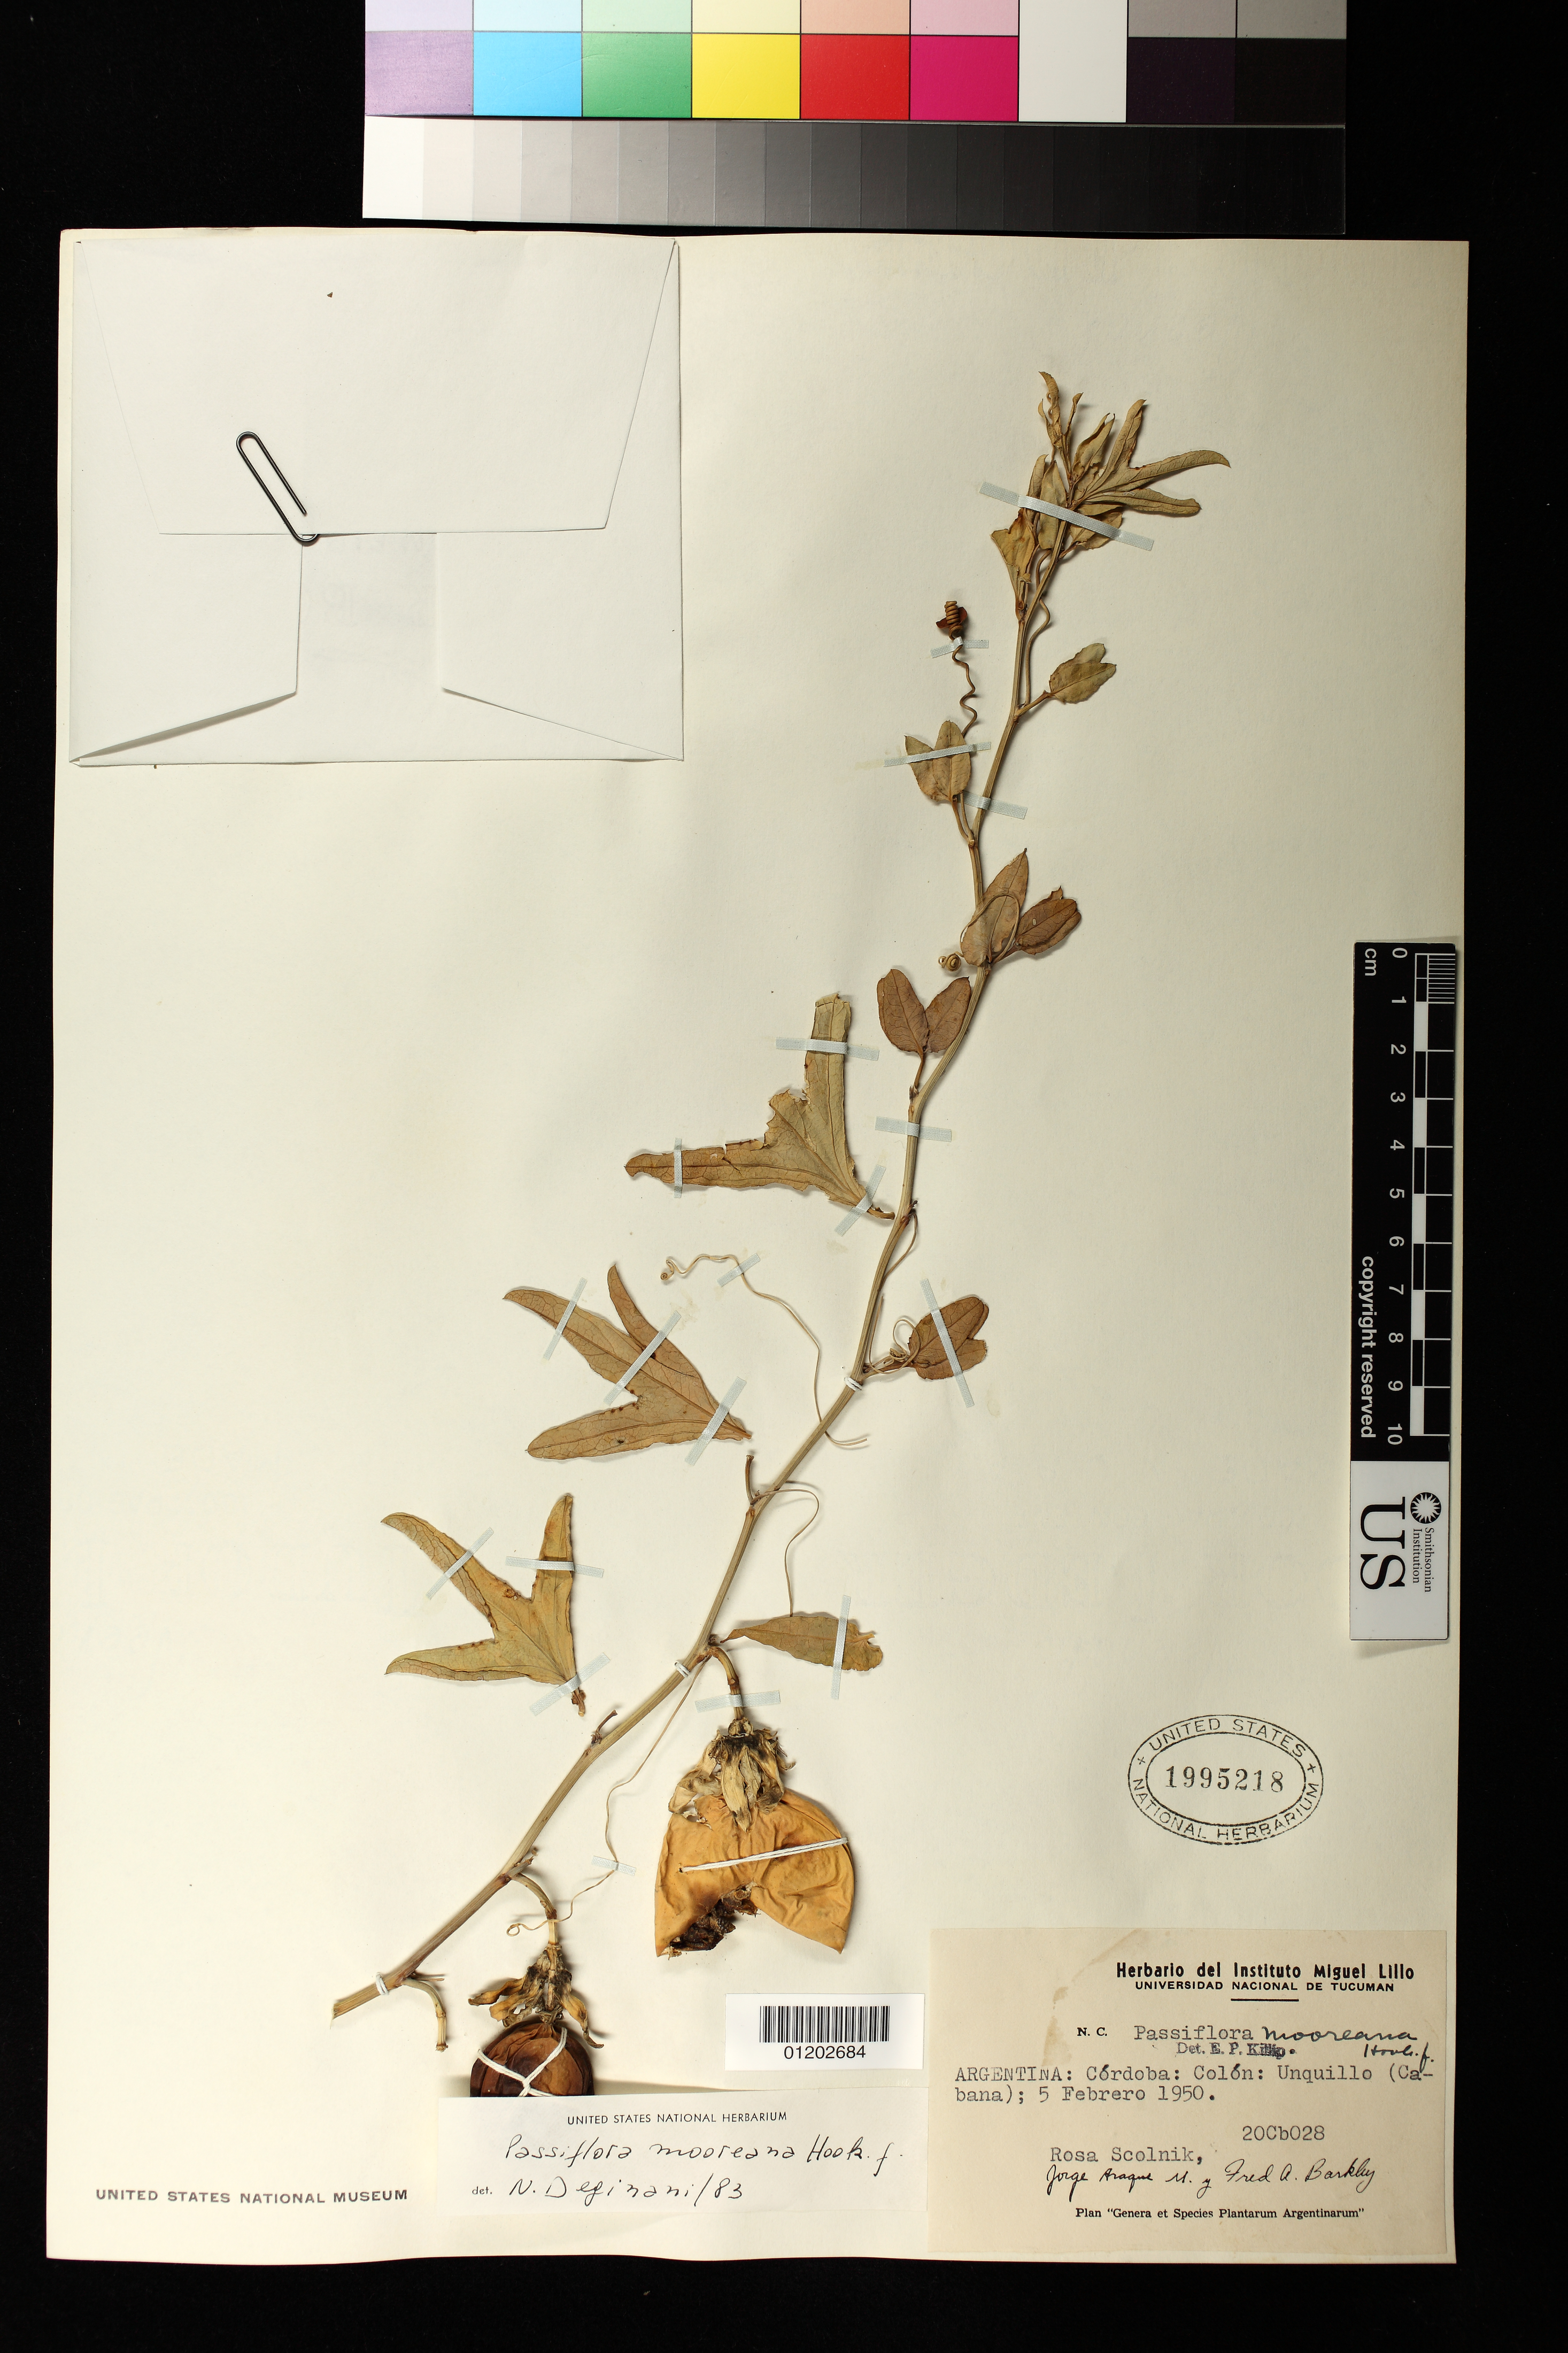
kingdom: Plantae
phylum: Tracheophyta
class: Magnoliopsida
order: Malpighiales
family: Passifloraceae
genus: Passiflora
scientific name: Passiflora mooreana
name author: Hook. f.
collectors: R. Scolnik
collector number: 20Cb028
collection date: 1950-02-05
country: Argentina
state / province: Córdoba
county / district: Coló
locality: Unquillo (Cabana)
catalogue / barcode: US 1995218